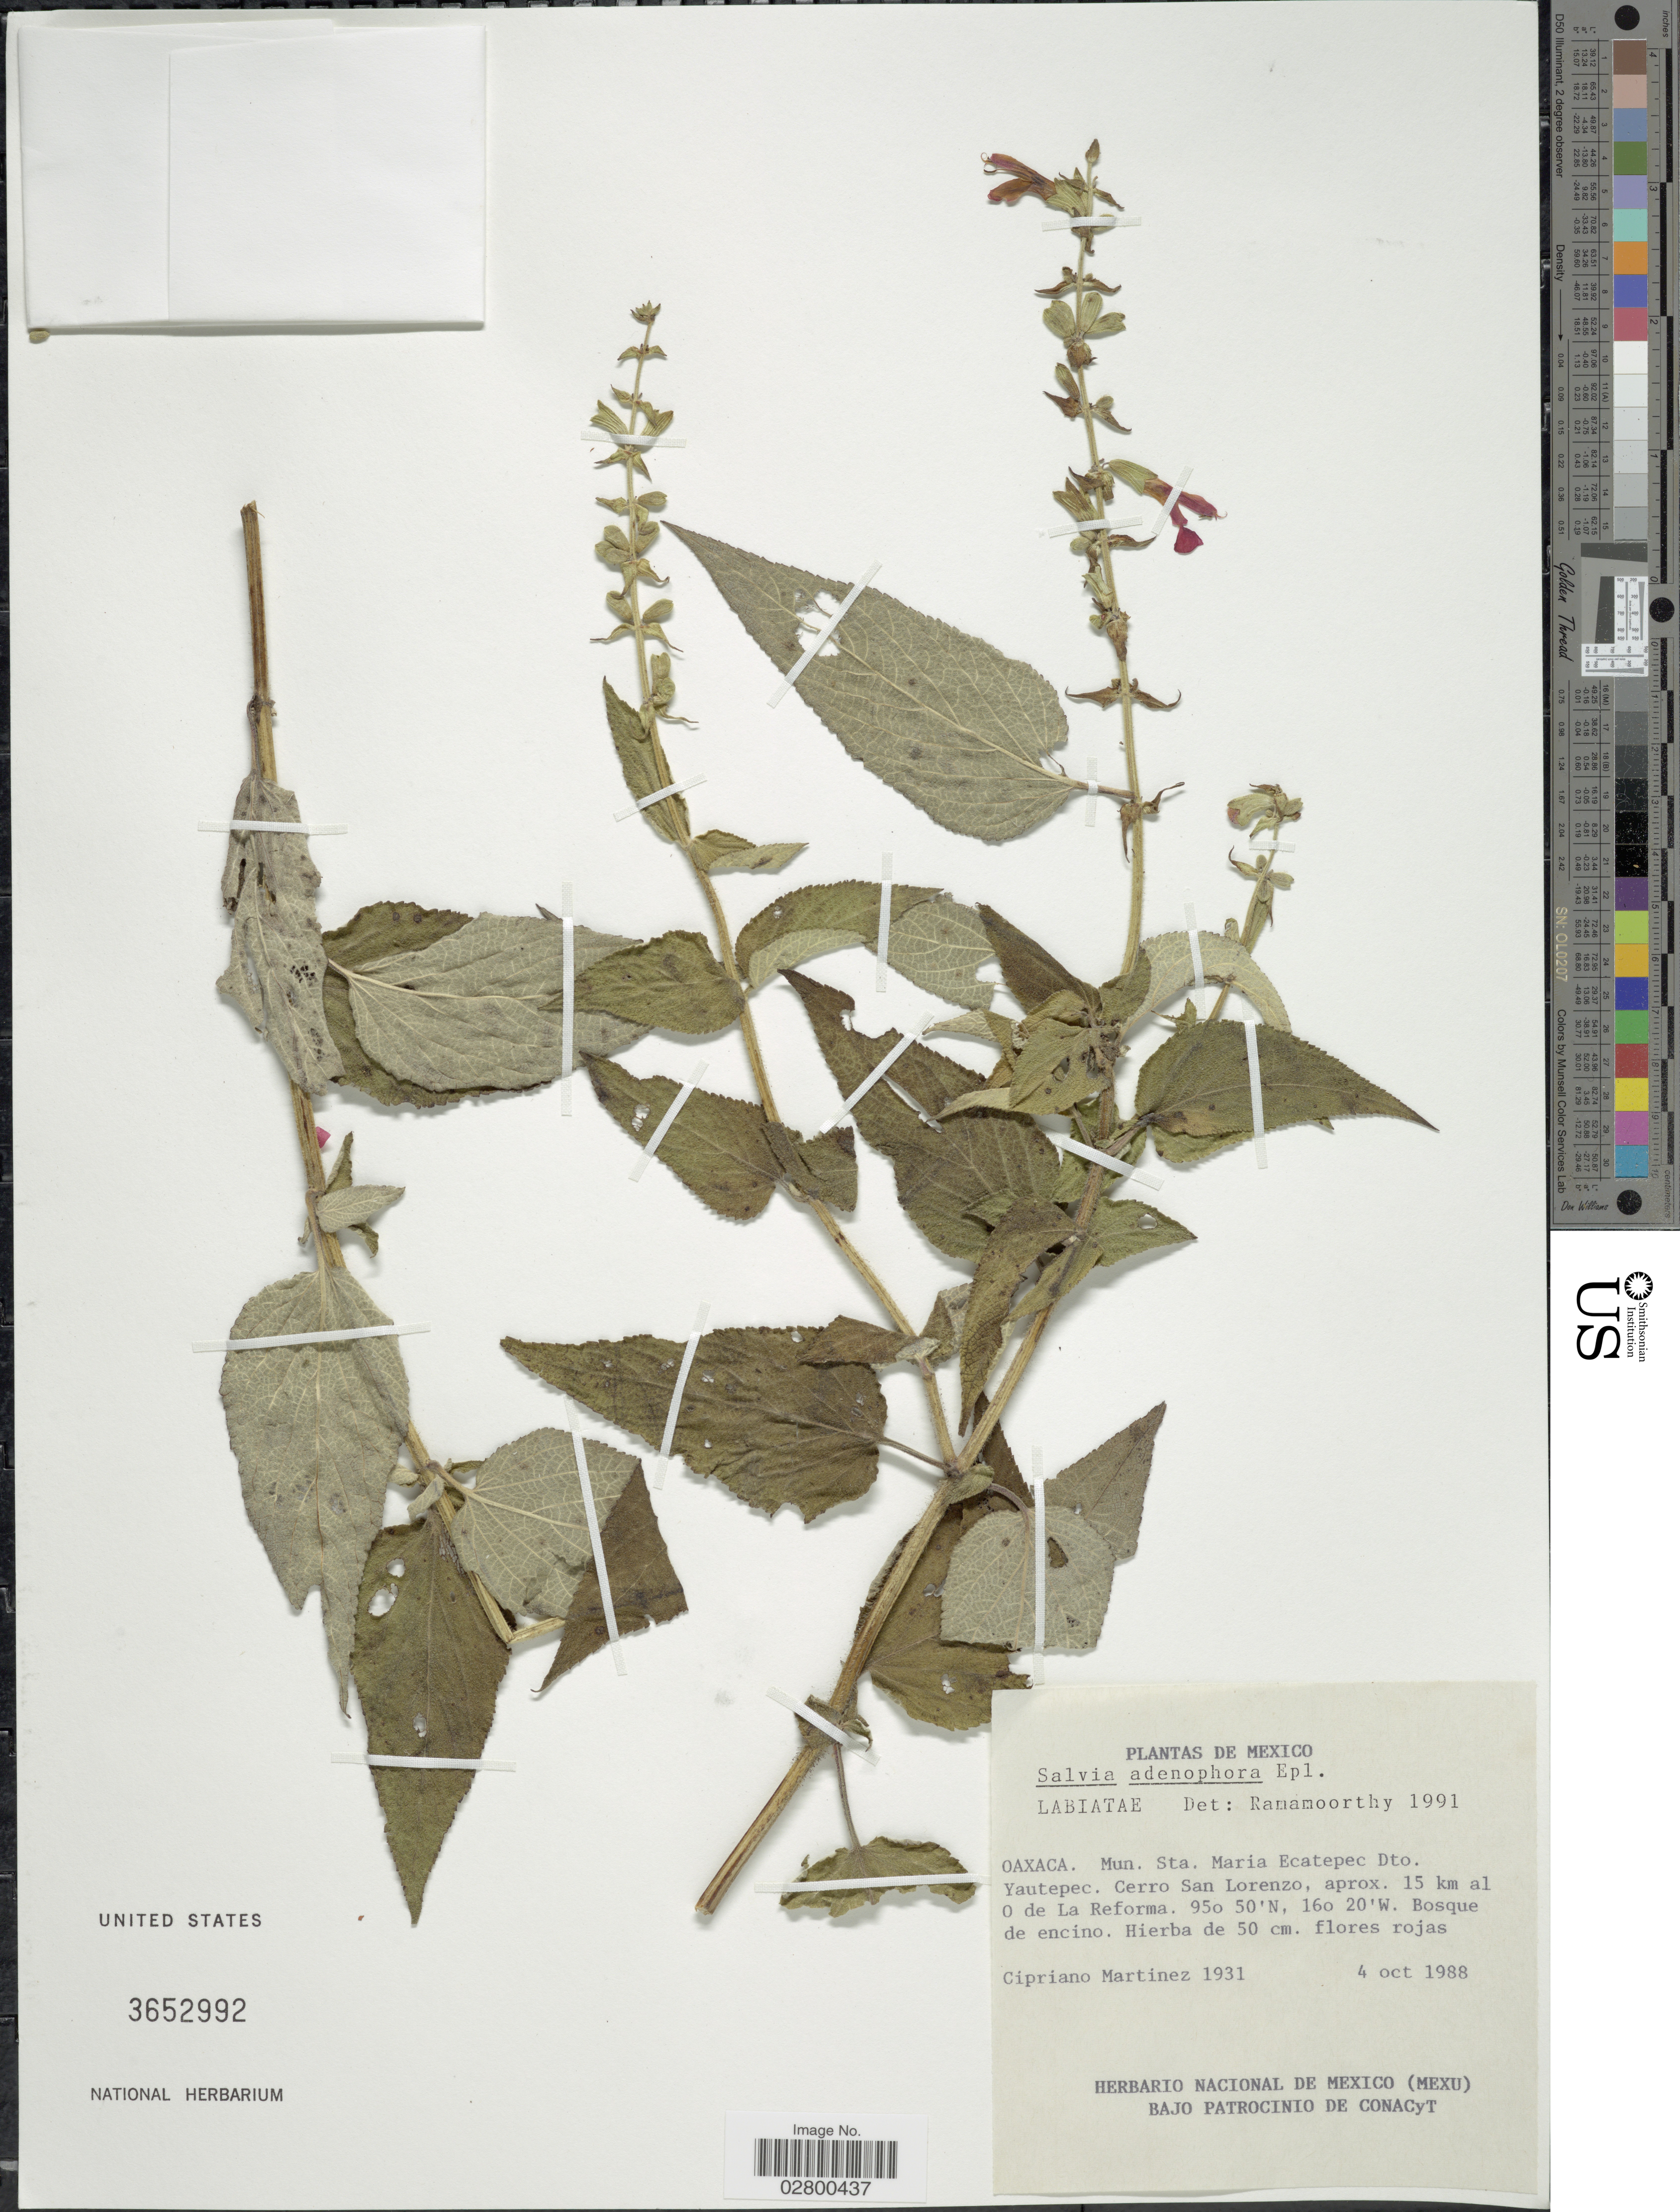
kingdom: Plantae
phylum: Tracheophyta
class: Magnoliopsida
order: Lamiales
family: Lamiaceae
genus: Salvia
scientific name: Salvia adenophora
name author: Fernald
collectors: C. Martínez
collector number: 1931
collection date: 1988-10-04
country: Mexico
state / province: Oaxaca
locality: Mun. Sta. Maria Ecatepec Dto. Yautepec, Cerro San Lorenzo, aprox. 15 km al O de la Reforma.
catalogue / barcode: US 3652992